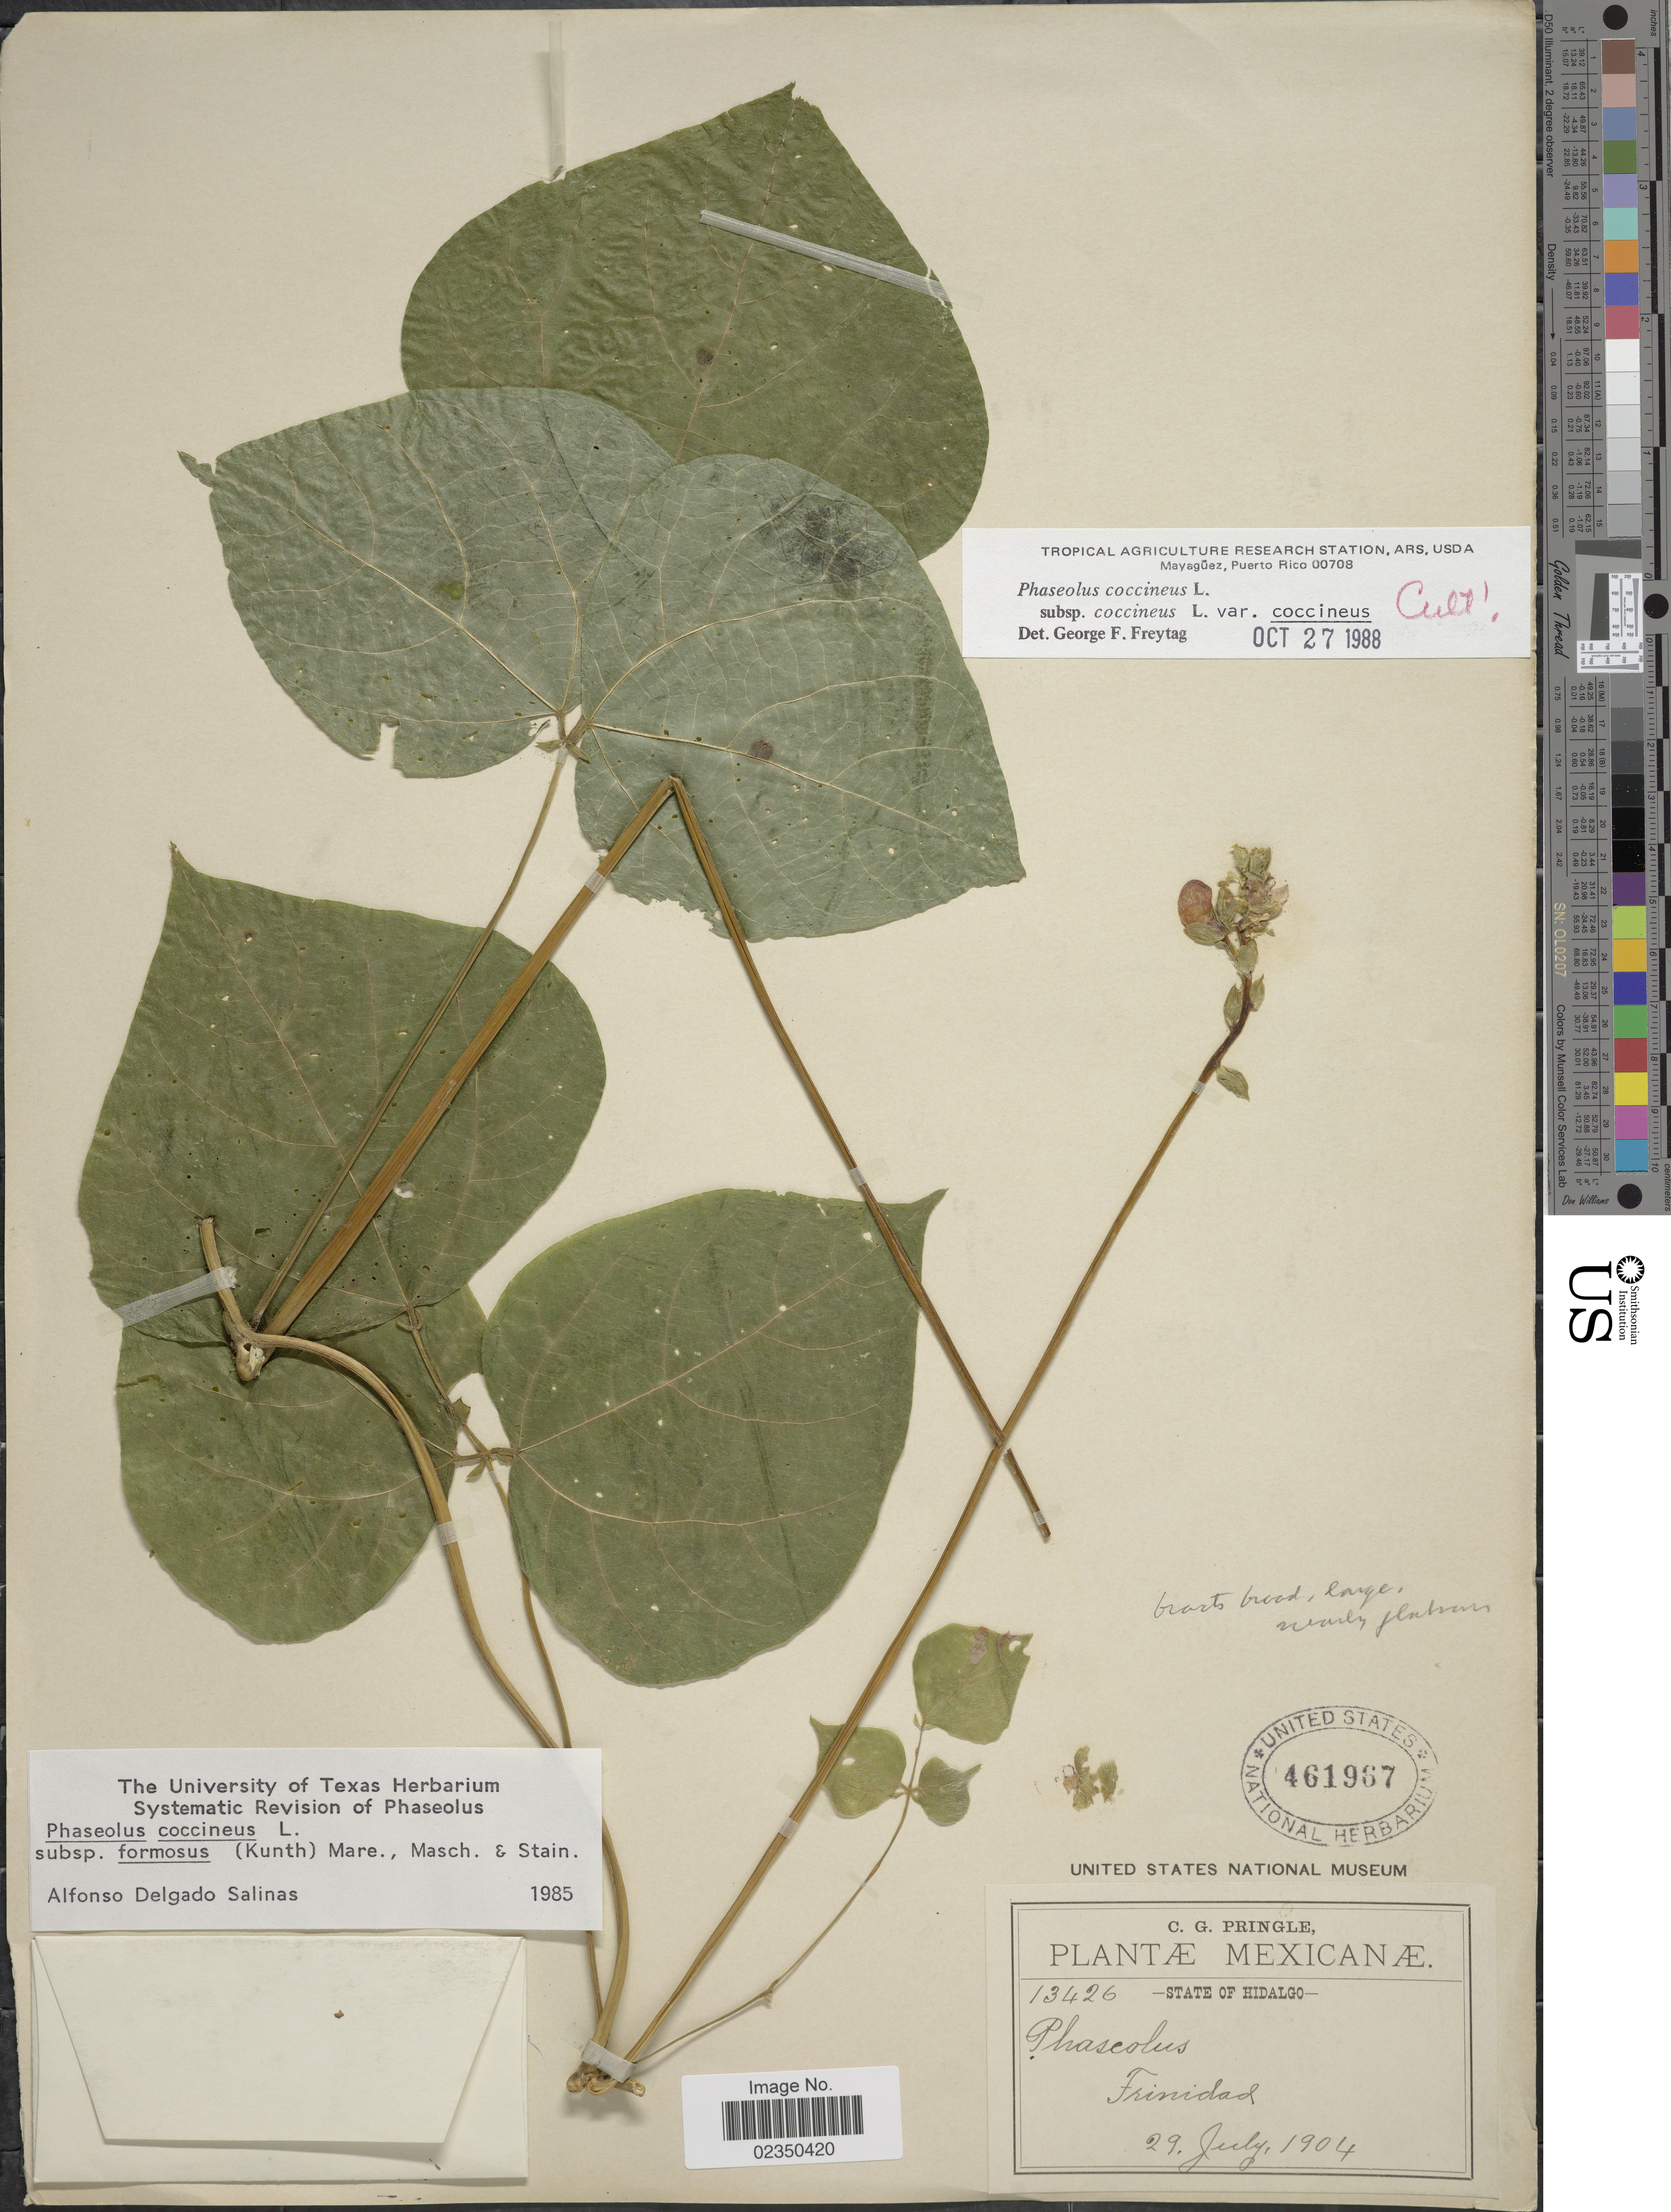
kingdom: Plantae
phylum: Tracheophyta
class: Magnoliopsida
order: Fabales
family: Fabaceae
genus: Phaseolus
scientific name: Phaseolus coccineus var. coccineus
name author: L.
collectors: C. G. Pringle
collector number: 13426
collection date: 1904-07-29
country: Mexico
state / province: Hidalgo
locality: Mexicana, Trinidad.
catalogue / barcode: US 461967